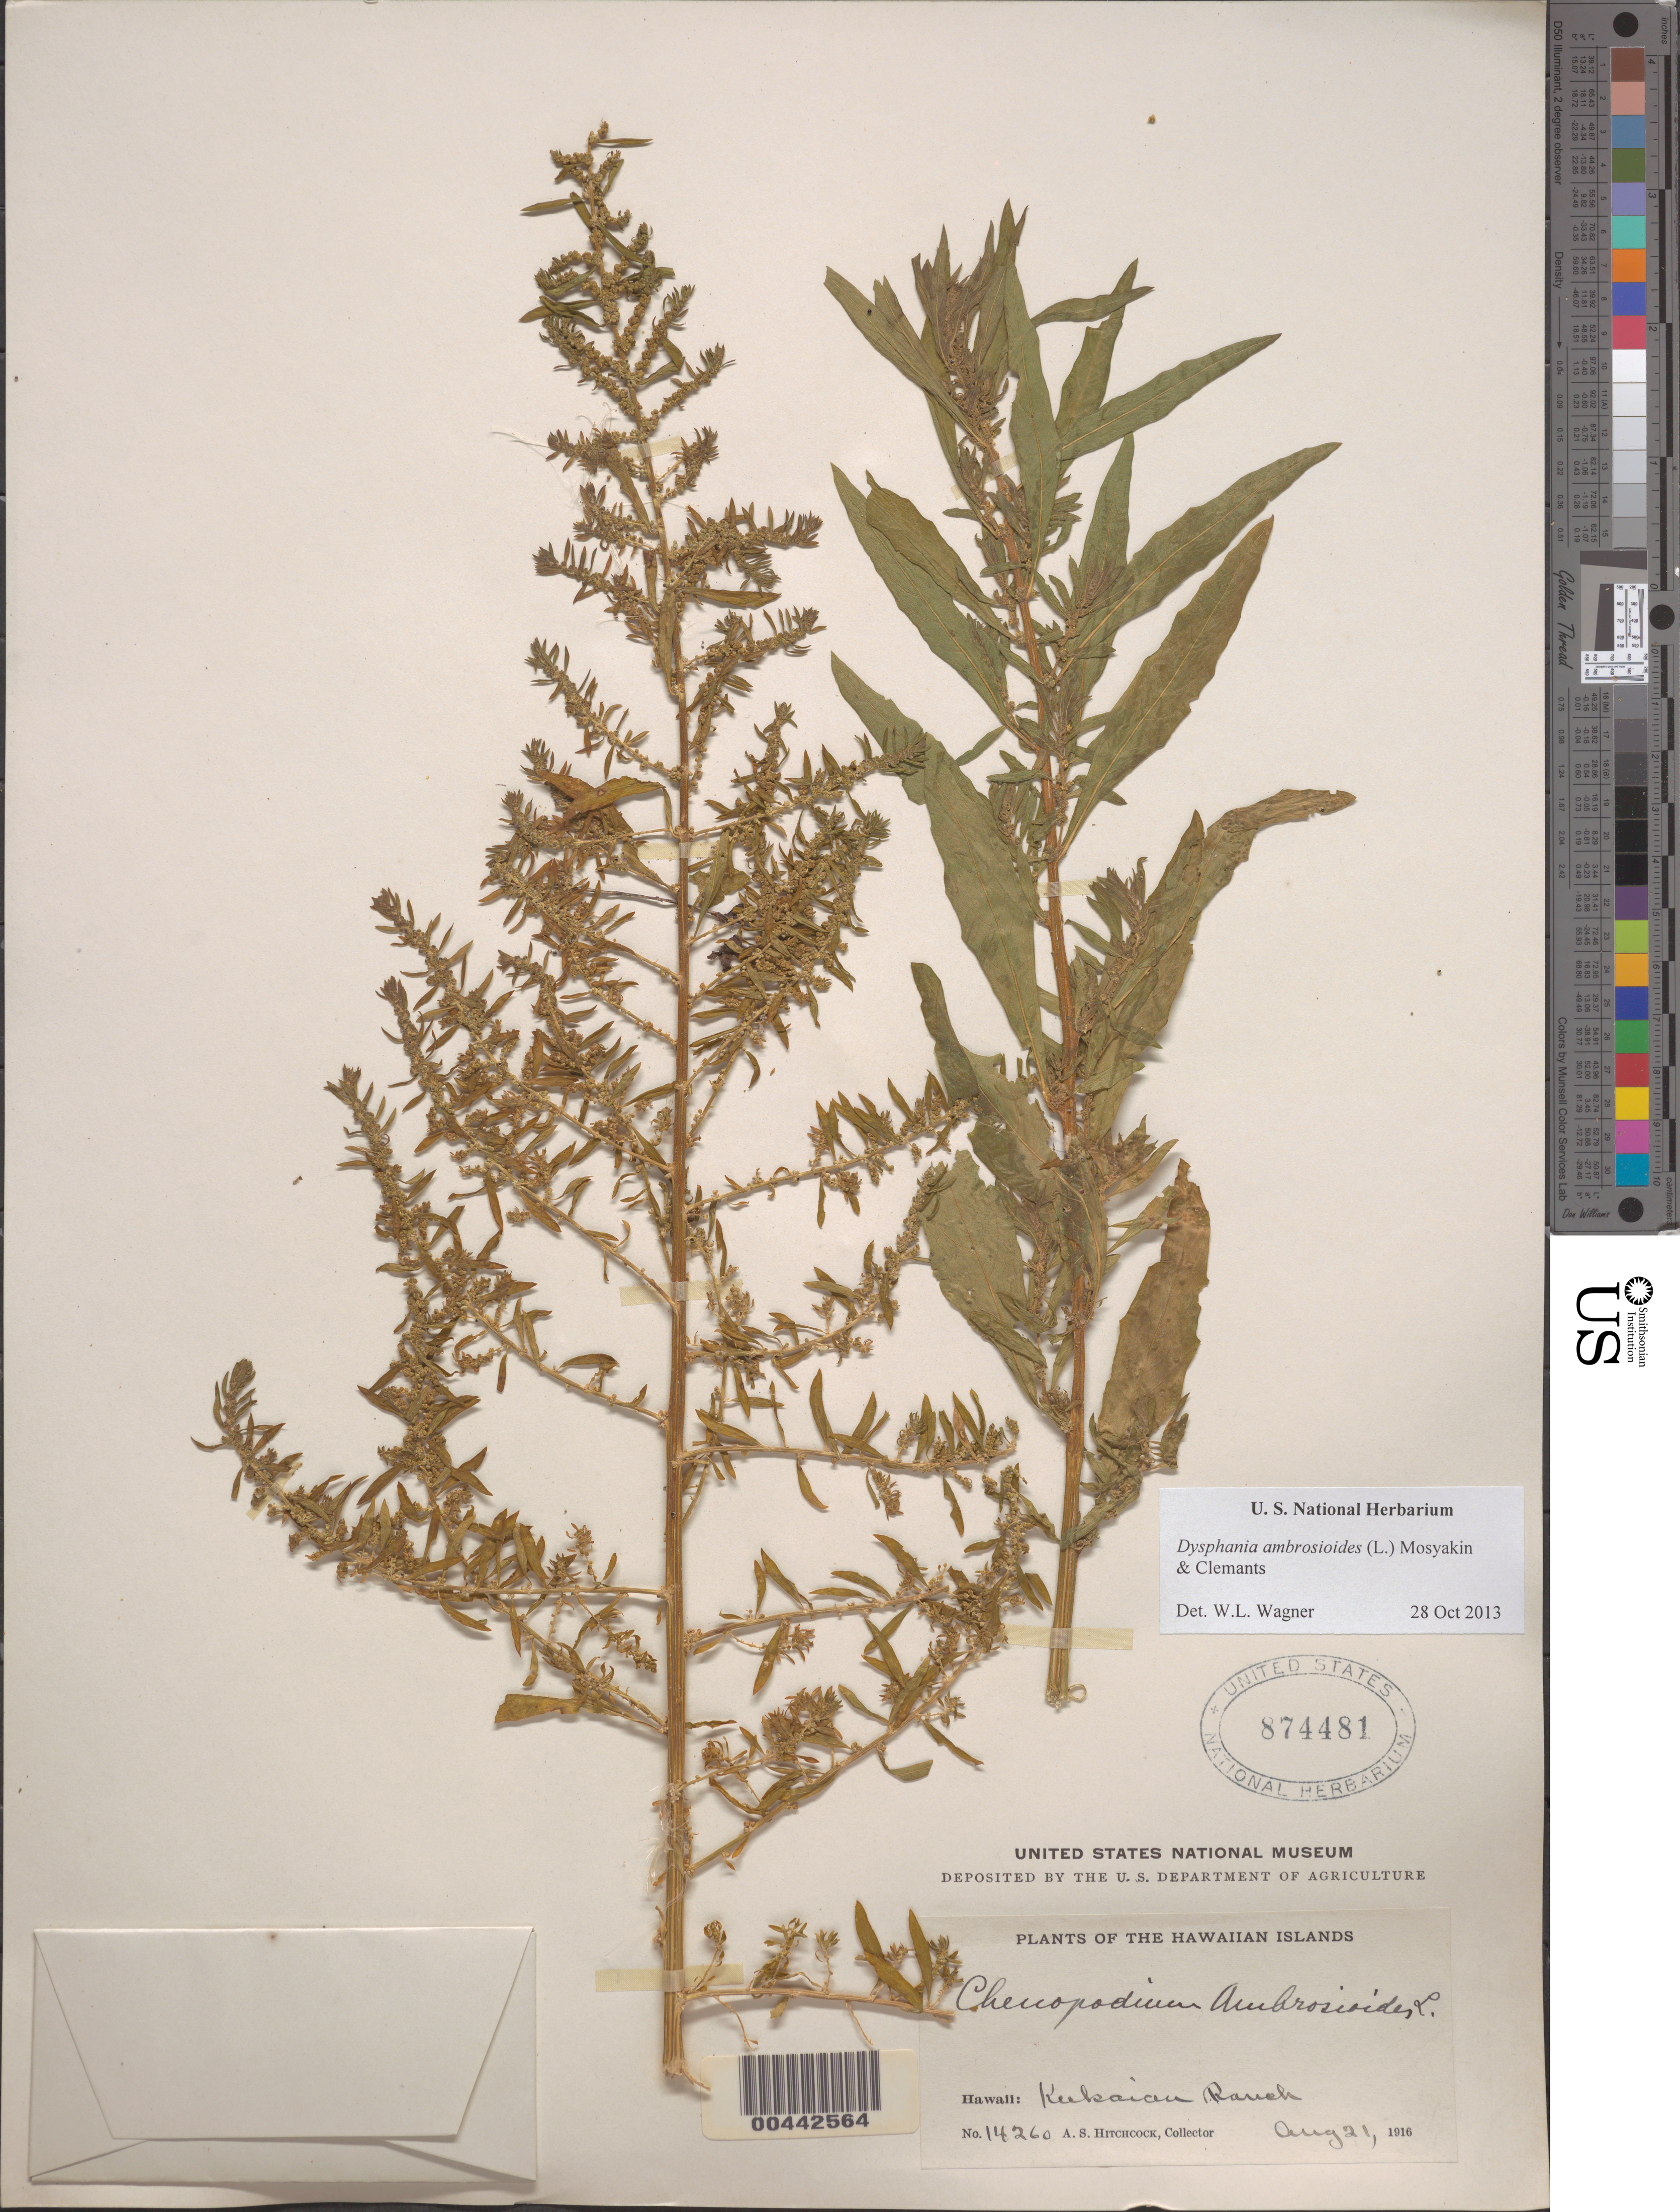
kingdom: Plantae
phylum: Tracheophyta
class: Magnoliopsida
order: Caryophyllales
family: Amaranthaceae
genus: Dysphania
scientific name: Dysphania ambrosioides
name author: (L.) Mosyakin & Clemants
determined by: Wagner, W. L., (BOT), Smithsonian Institution - National Museum of Natural History (UNITED STATES)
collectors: A. S. Hitchcock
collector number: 14260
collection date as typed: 21 Aug 1916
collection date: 1916-08-21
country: United States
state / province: Hawaii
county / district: Hawaii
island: Hawaii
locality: Kukaiau Ranch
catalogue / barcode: US 874481